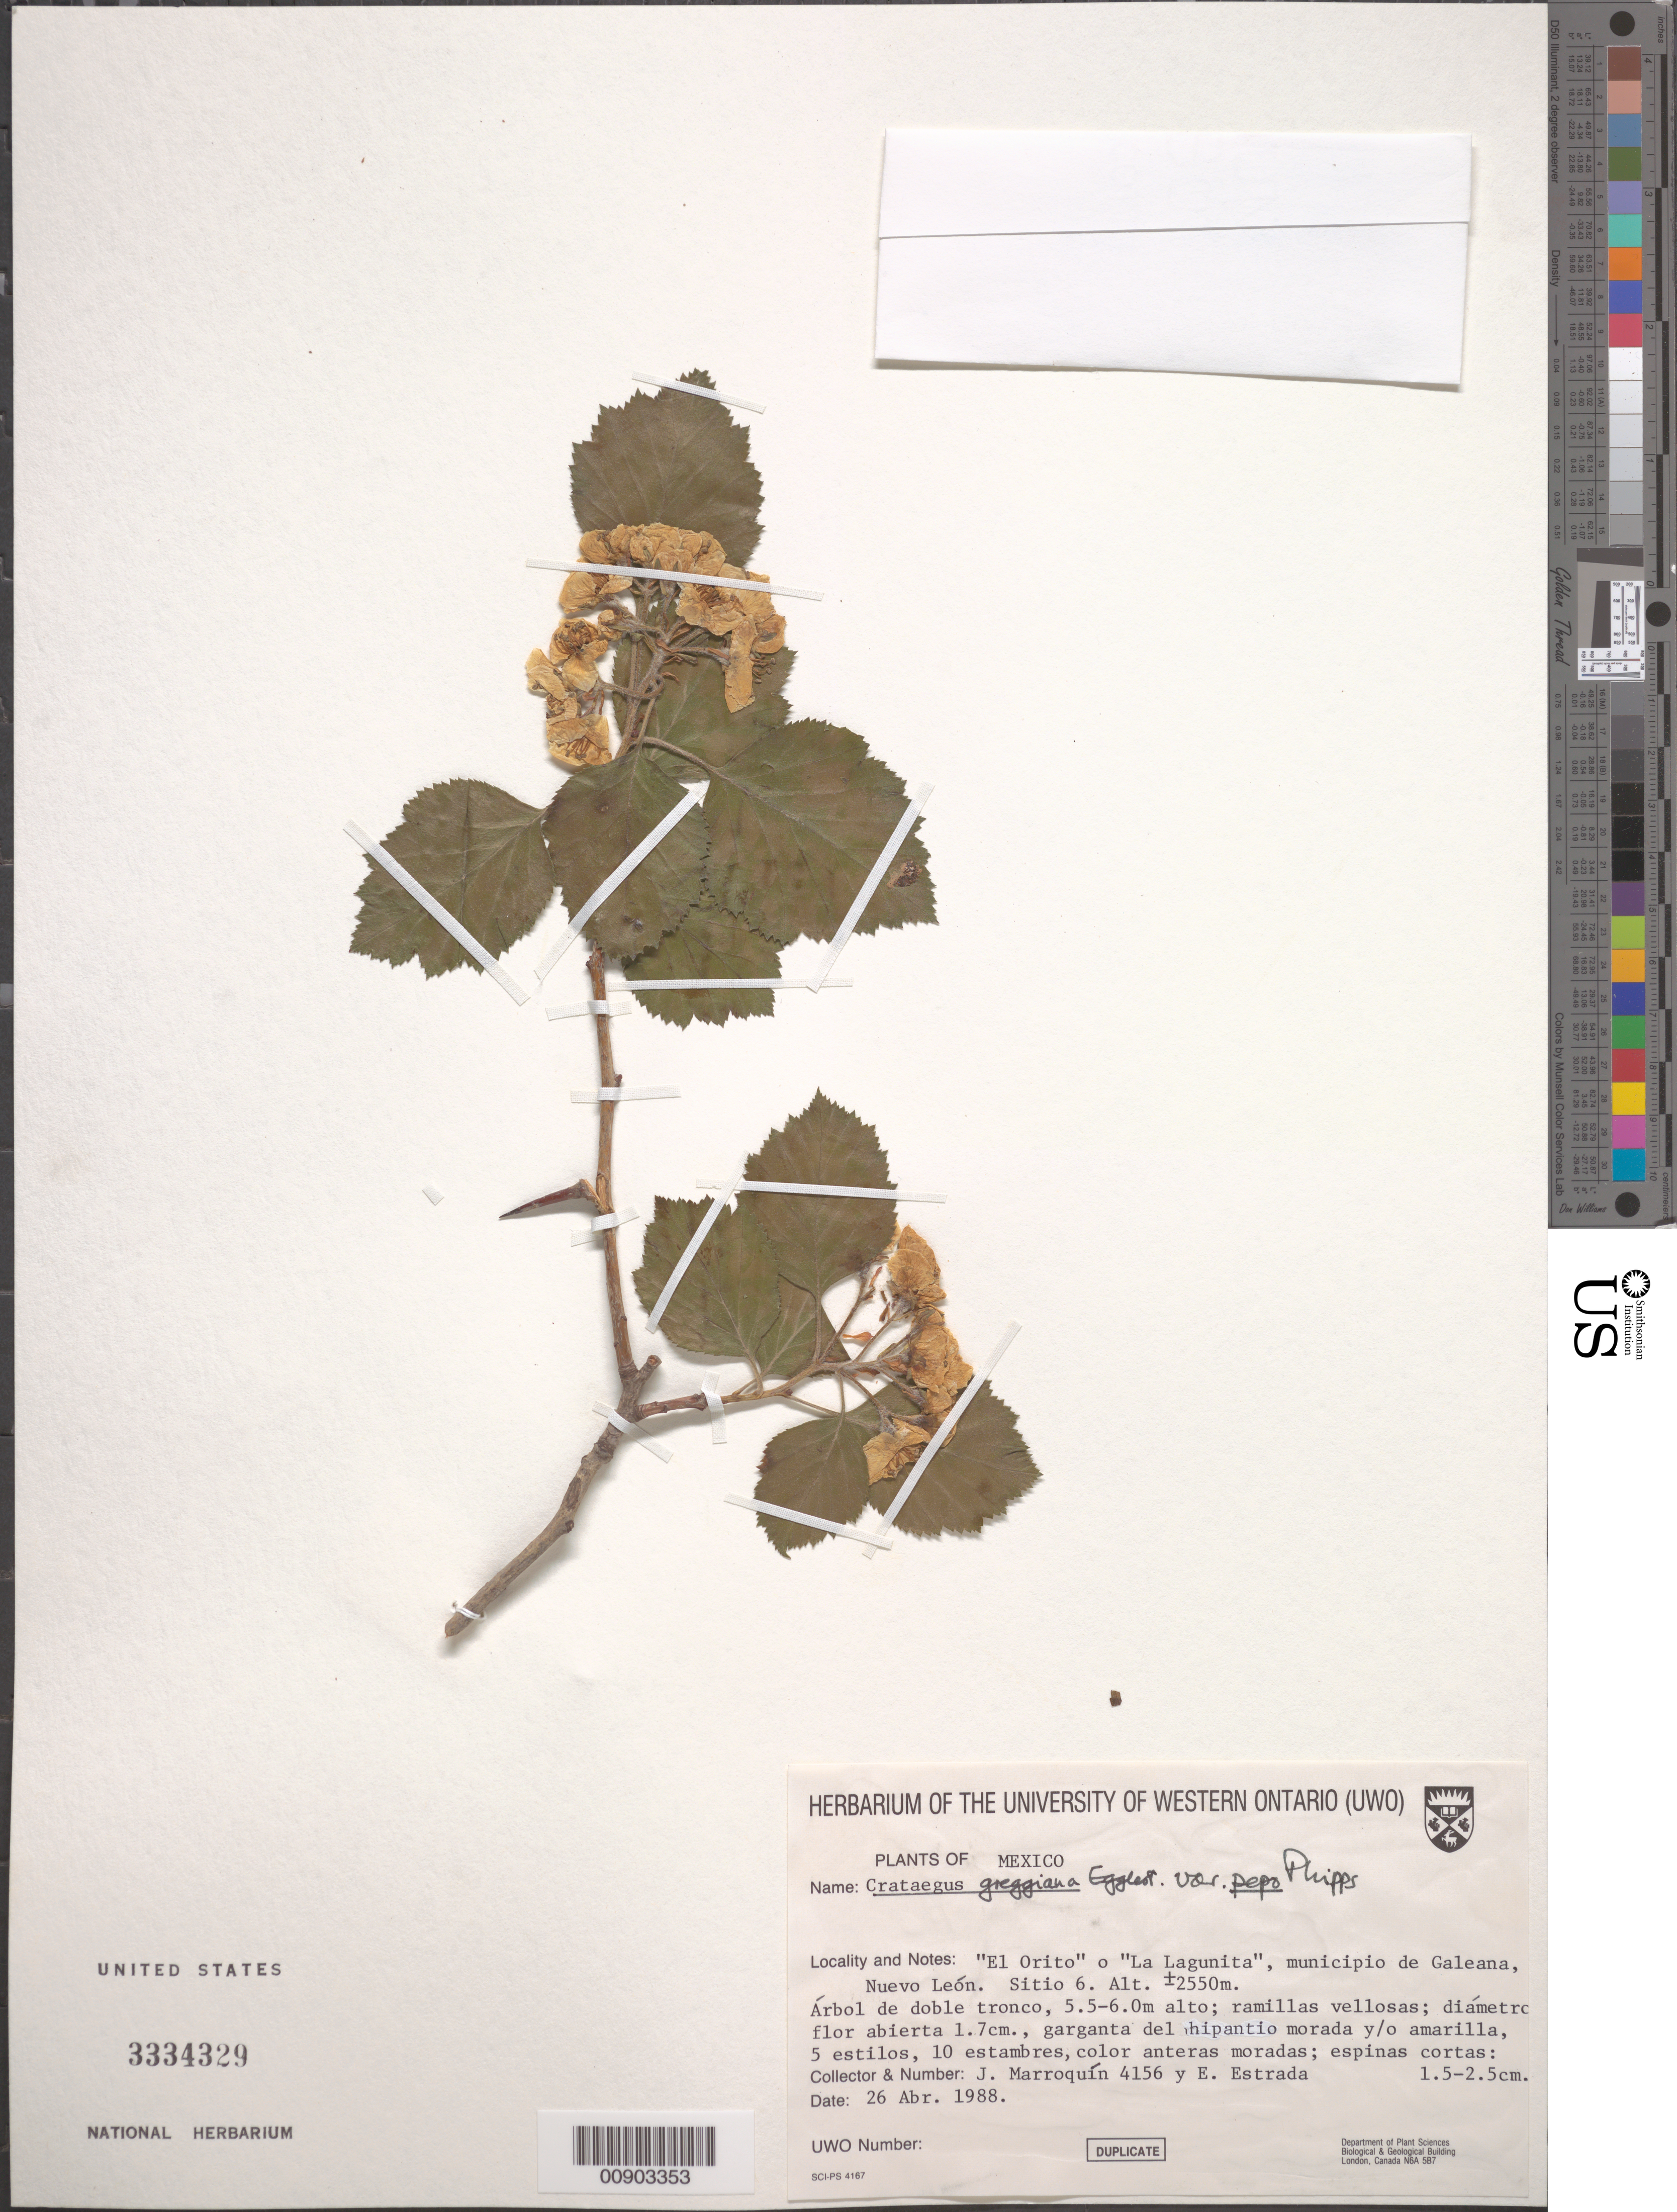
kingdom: Plantae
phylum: Tracheophyta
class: Magnoliopsida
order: Rosales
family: Rosaceae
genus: Crataegus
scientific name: Crataegus greggiana var. pepo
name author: J.B. Phipps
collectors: J. Marroquin & E. Estrada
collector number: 4156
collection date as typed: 26 Apr 1988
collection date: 1988-04-26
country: Mexico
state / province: Nuevo León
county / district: Galeana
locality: El Orito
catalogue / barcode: US 3334329